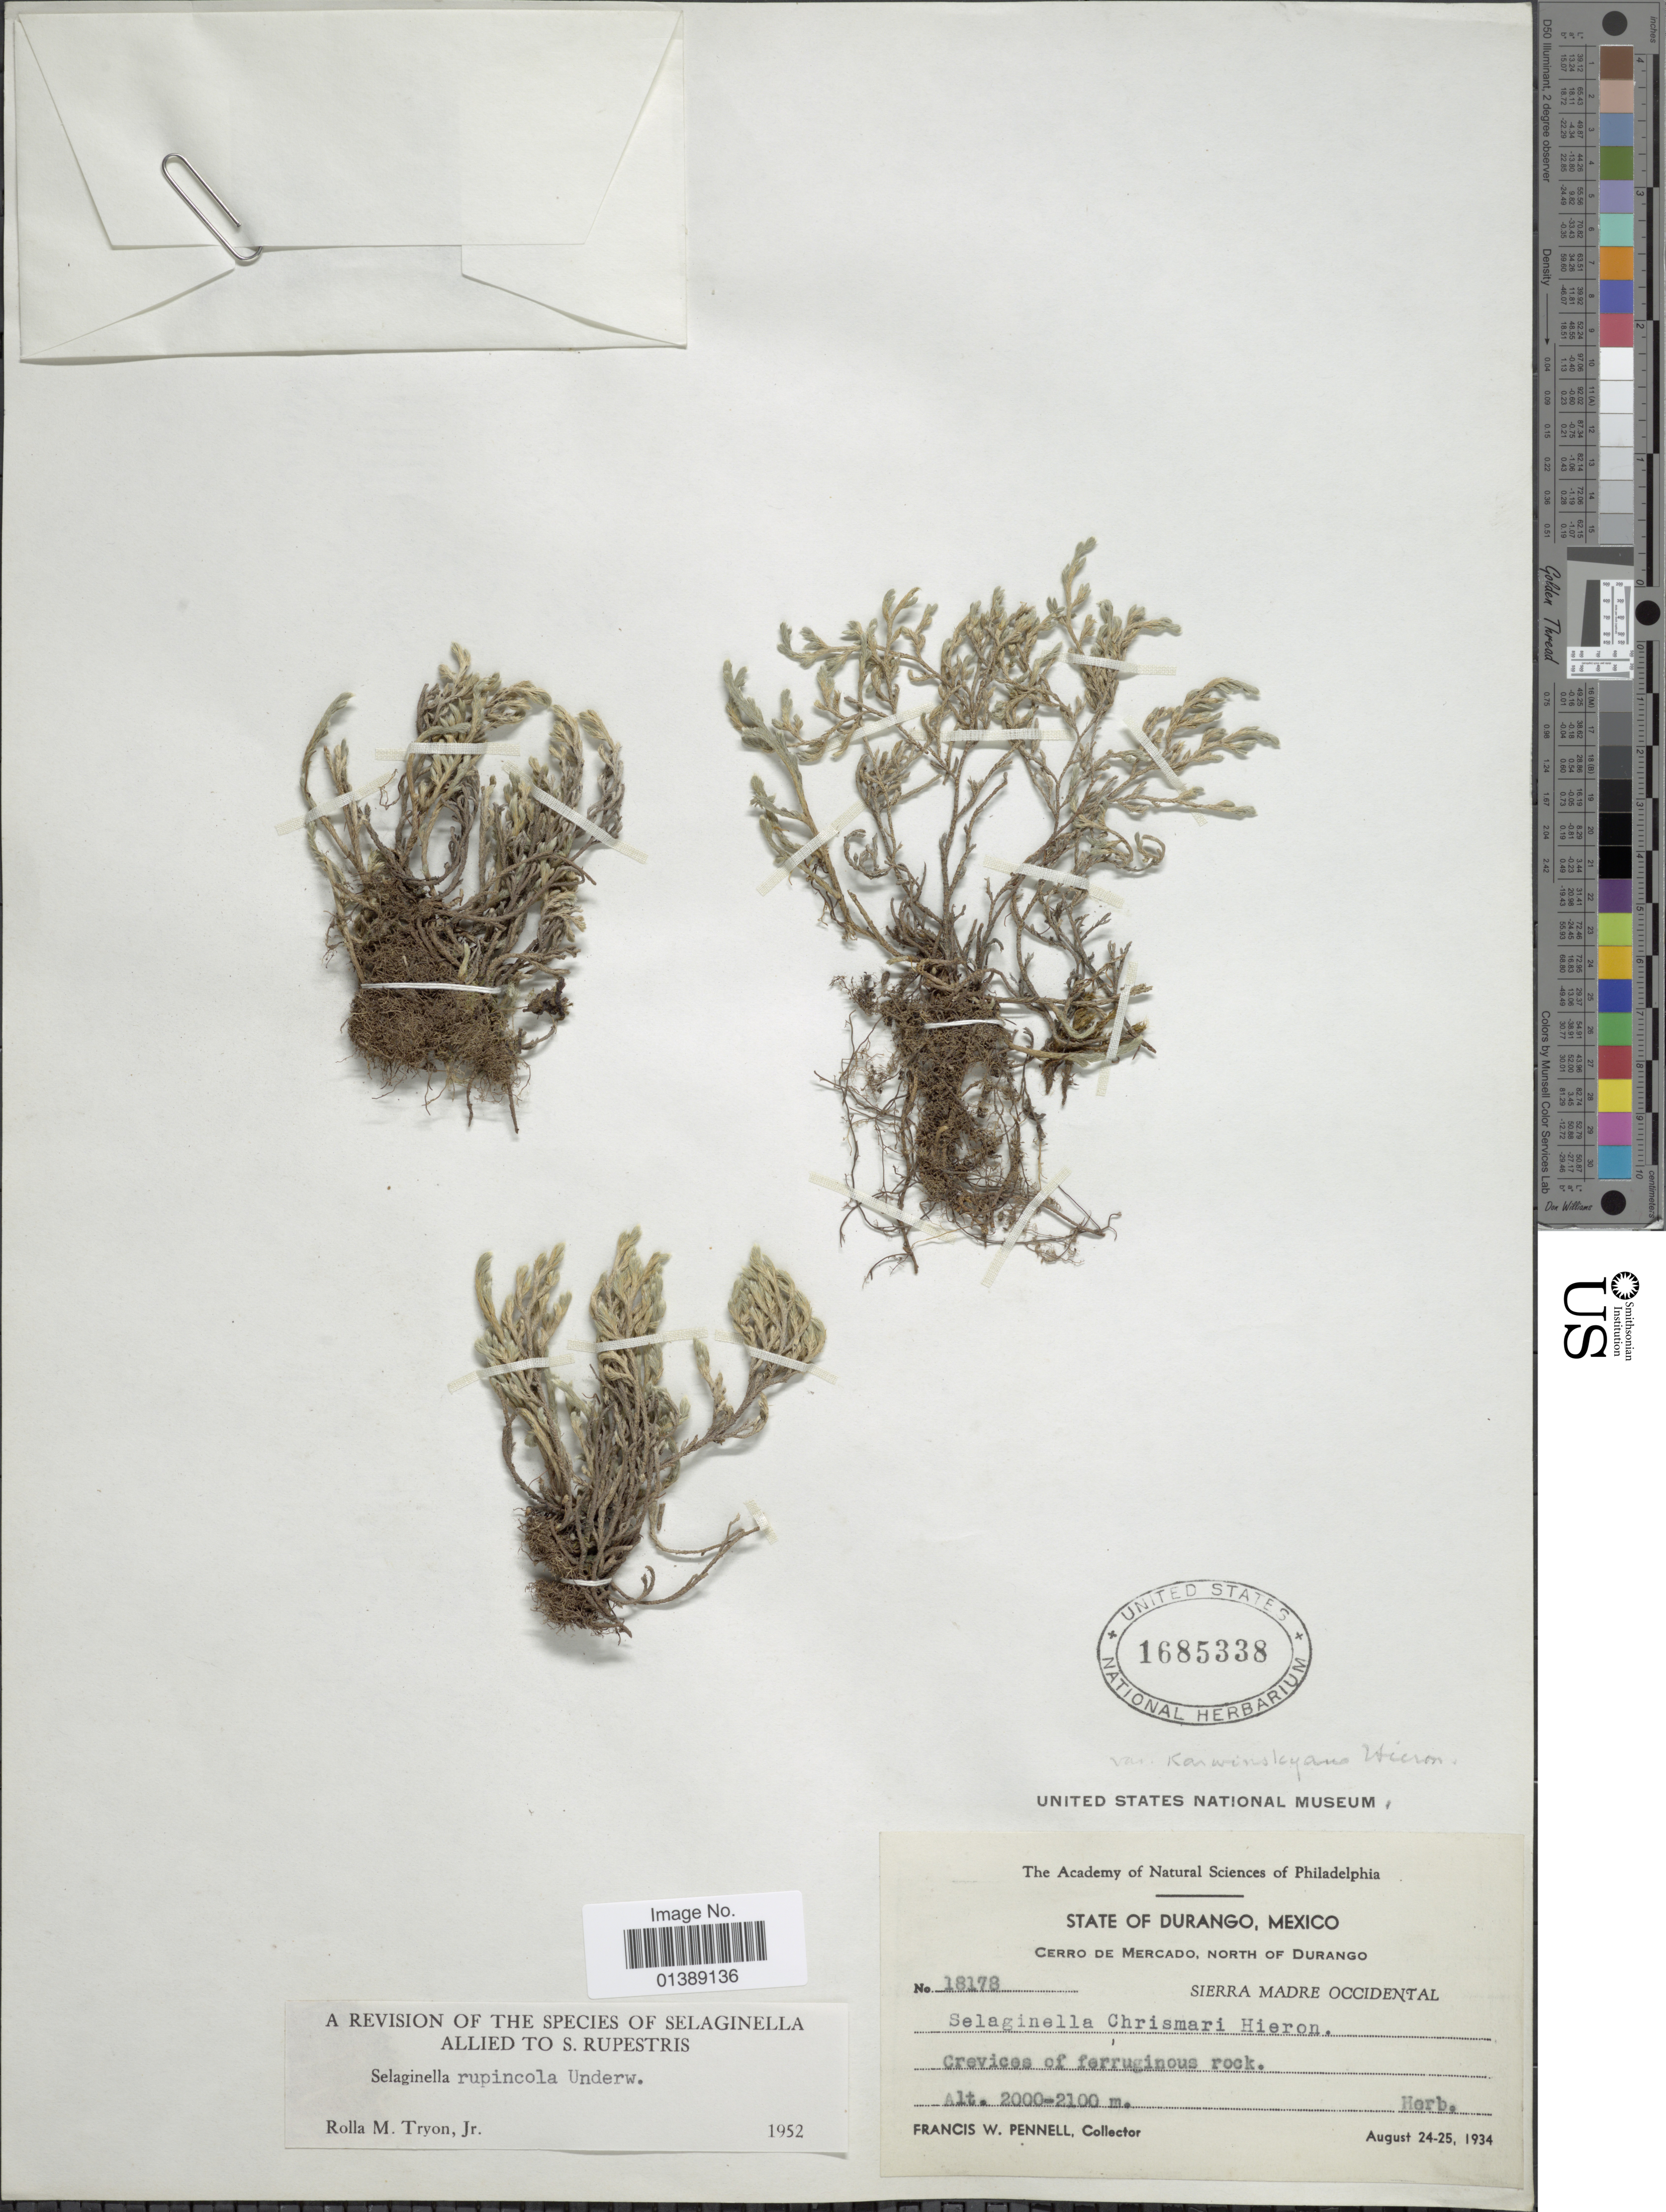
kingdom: Plantae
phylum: Tracheophyta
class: Lycopodiopsida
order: Selaginellales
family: Selaginellaceae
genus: Selaginella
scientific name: Selaginella rupincola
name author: Underw.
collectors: F. W. Pennell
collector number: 18178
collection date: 1934-08-24/1934-08-25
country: Mexico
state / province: Durango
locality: Cerro de Mercado, North of Durango, Sierra Madre Occidental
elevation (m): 2000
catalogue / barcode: US 1685338